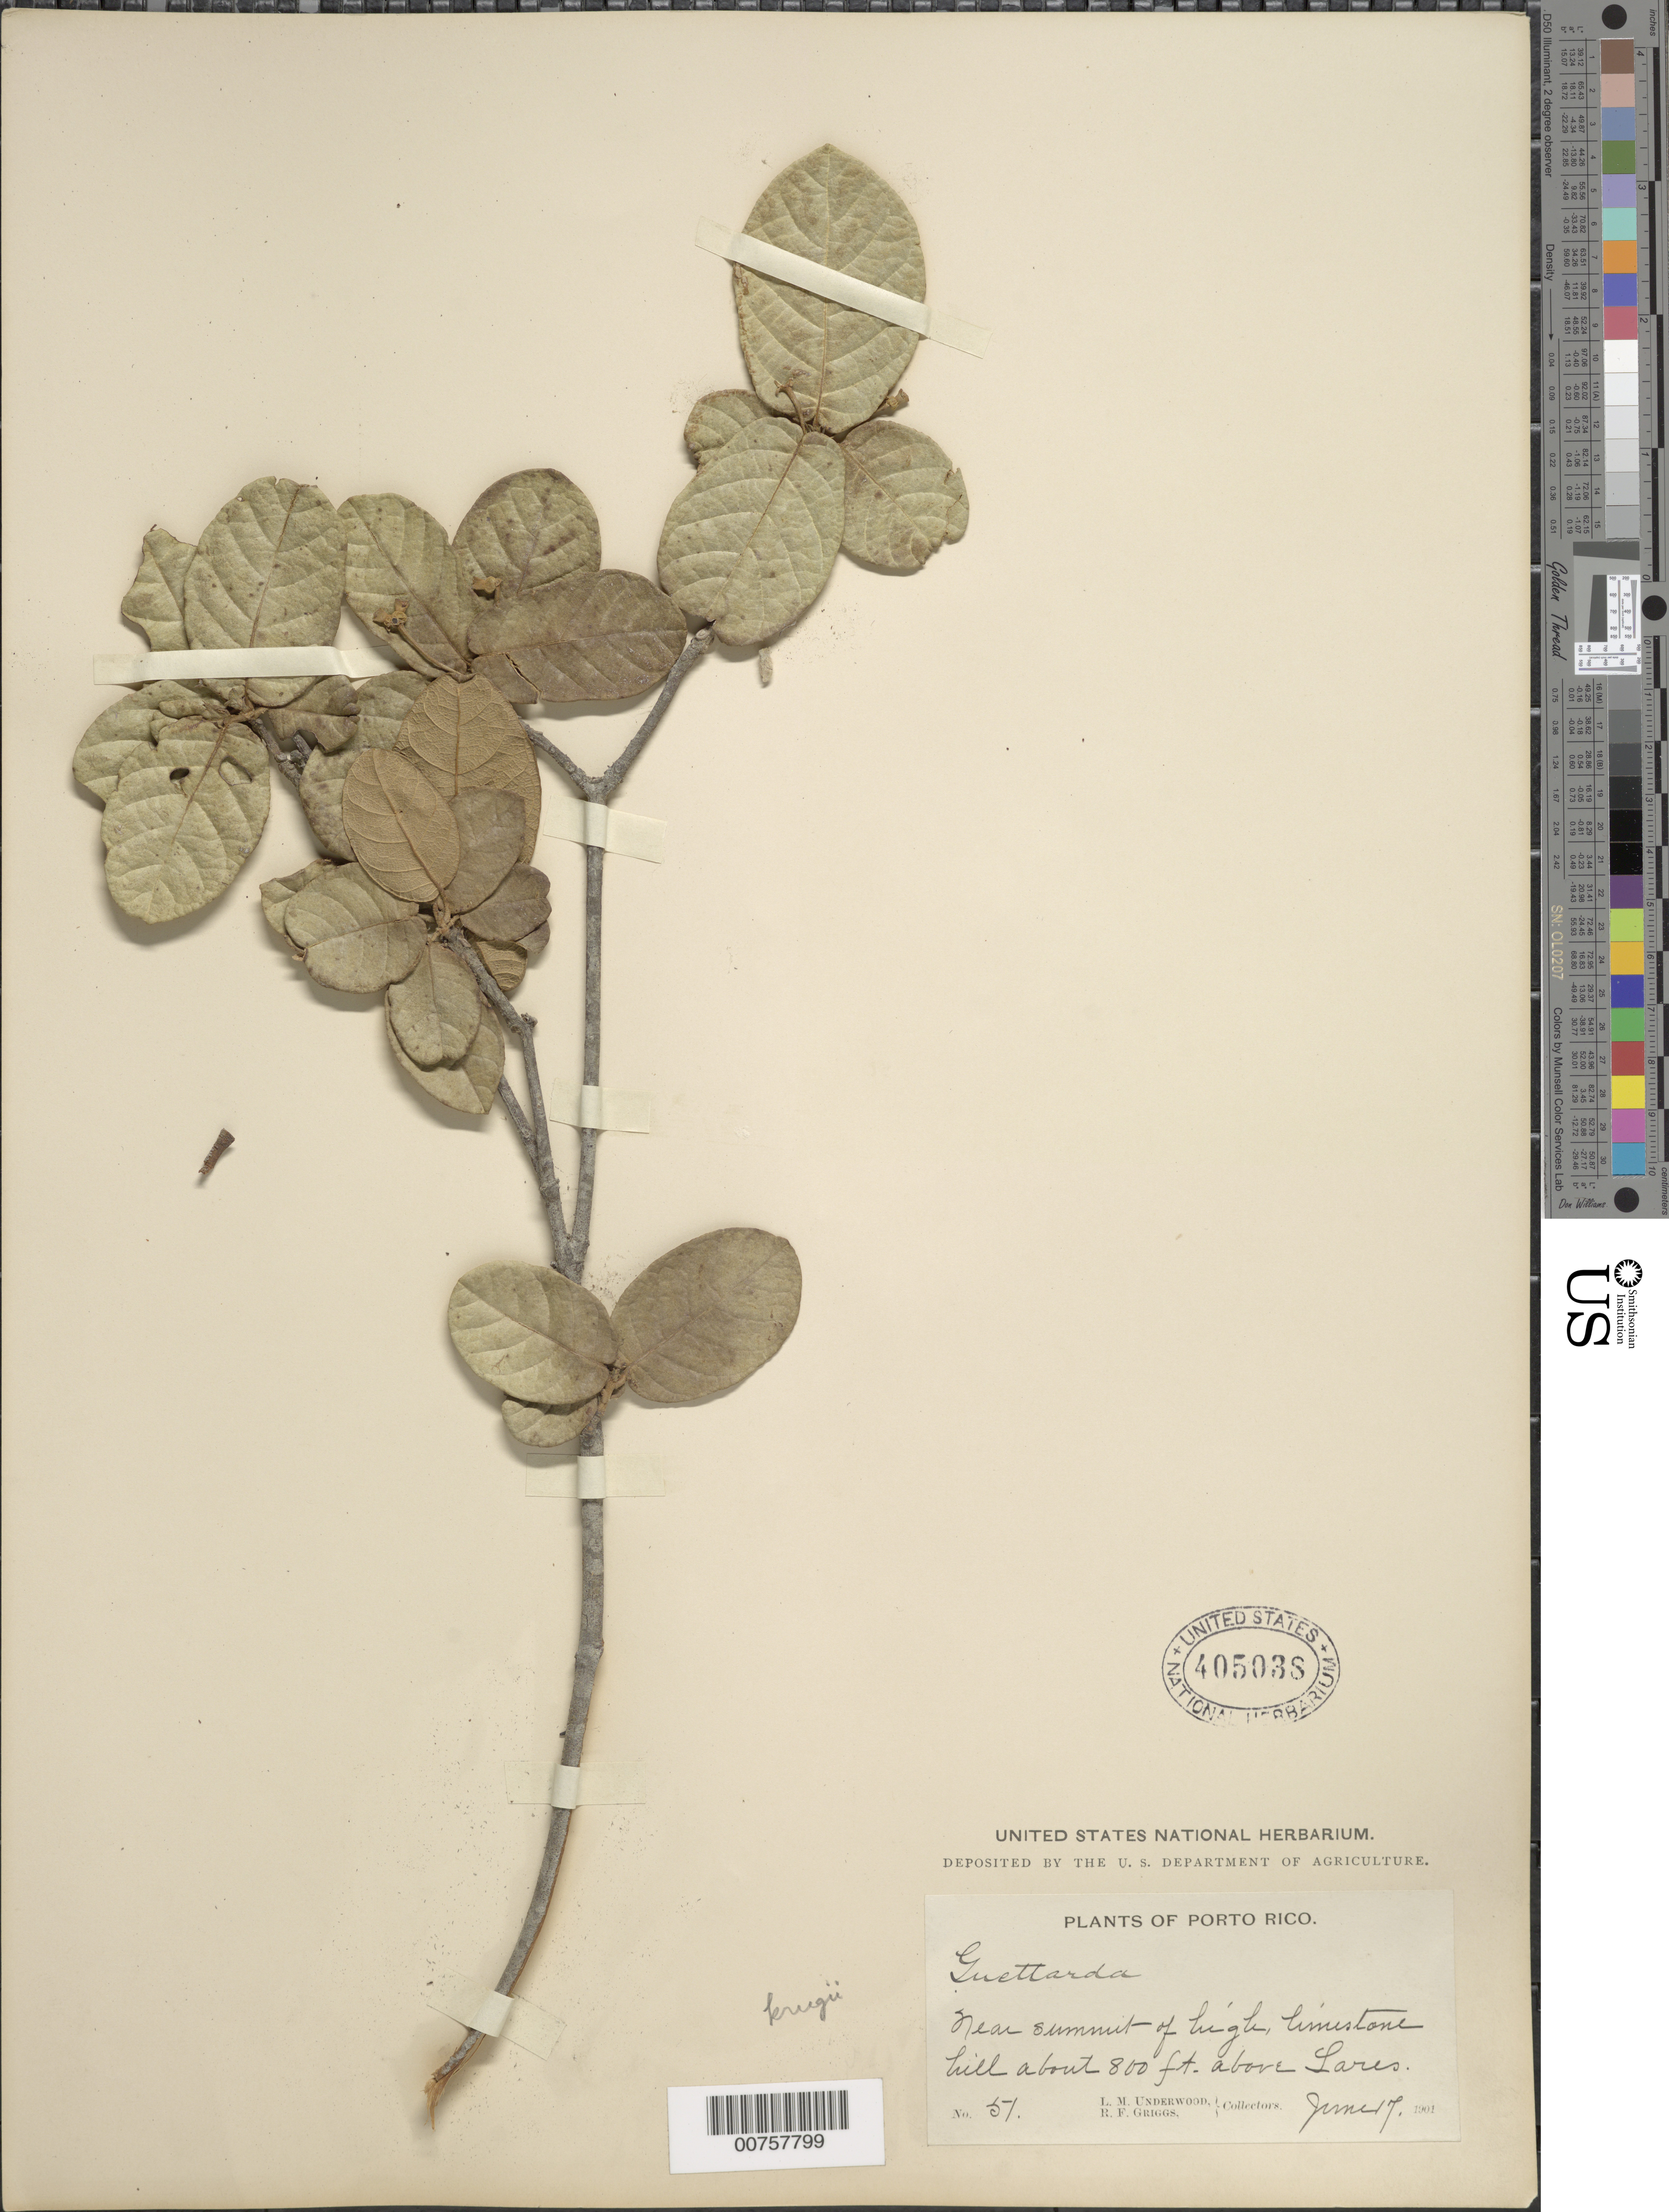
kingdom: Plantae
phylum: Tracheophyta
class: Magnoliopsida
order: Gentianales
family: Rubiaceae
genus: Guettarda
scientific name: Guettarda krugii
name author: Urb.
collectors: L. M. Underwood & R. F. Griggs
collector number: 57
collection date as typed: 17 Jun 1901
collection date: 1901-06-17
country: Puerto Rico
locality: About 800 ft. above Lares.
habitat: Near summit of high limestone hill.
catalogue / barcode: US 405038